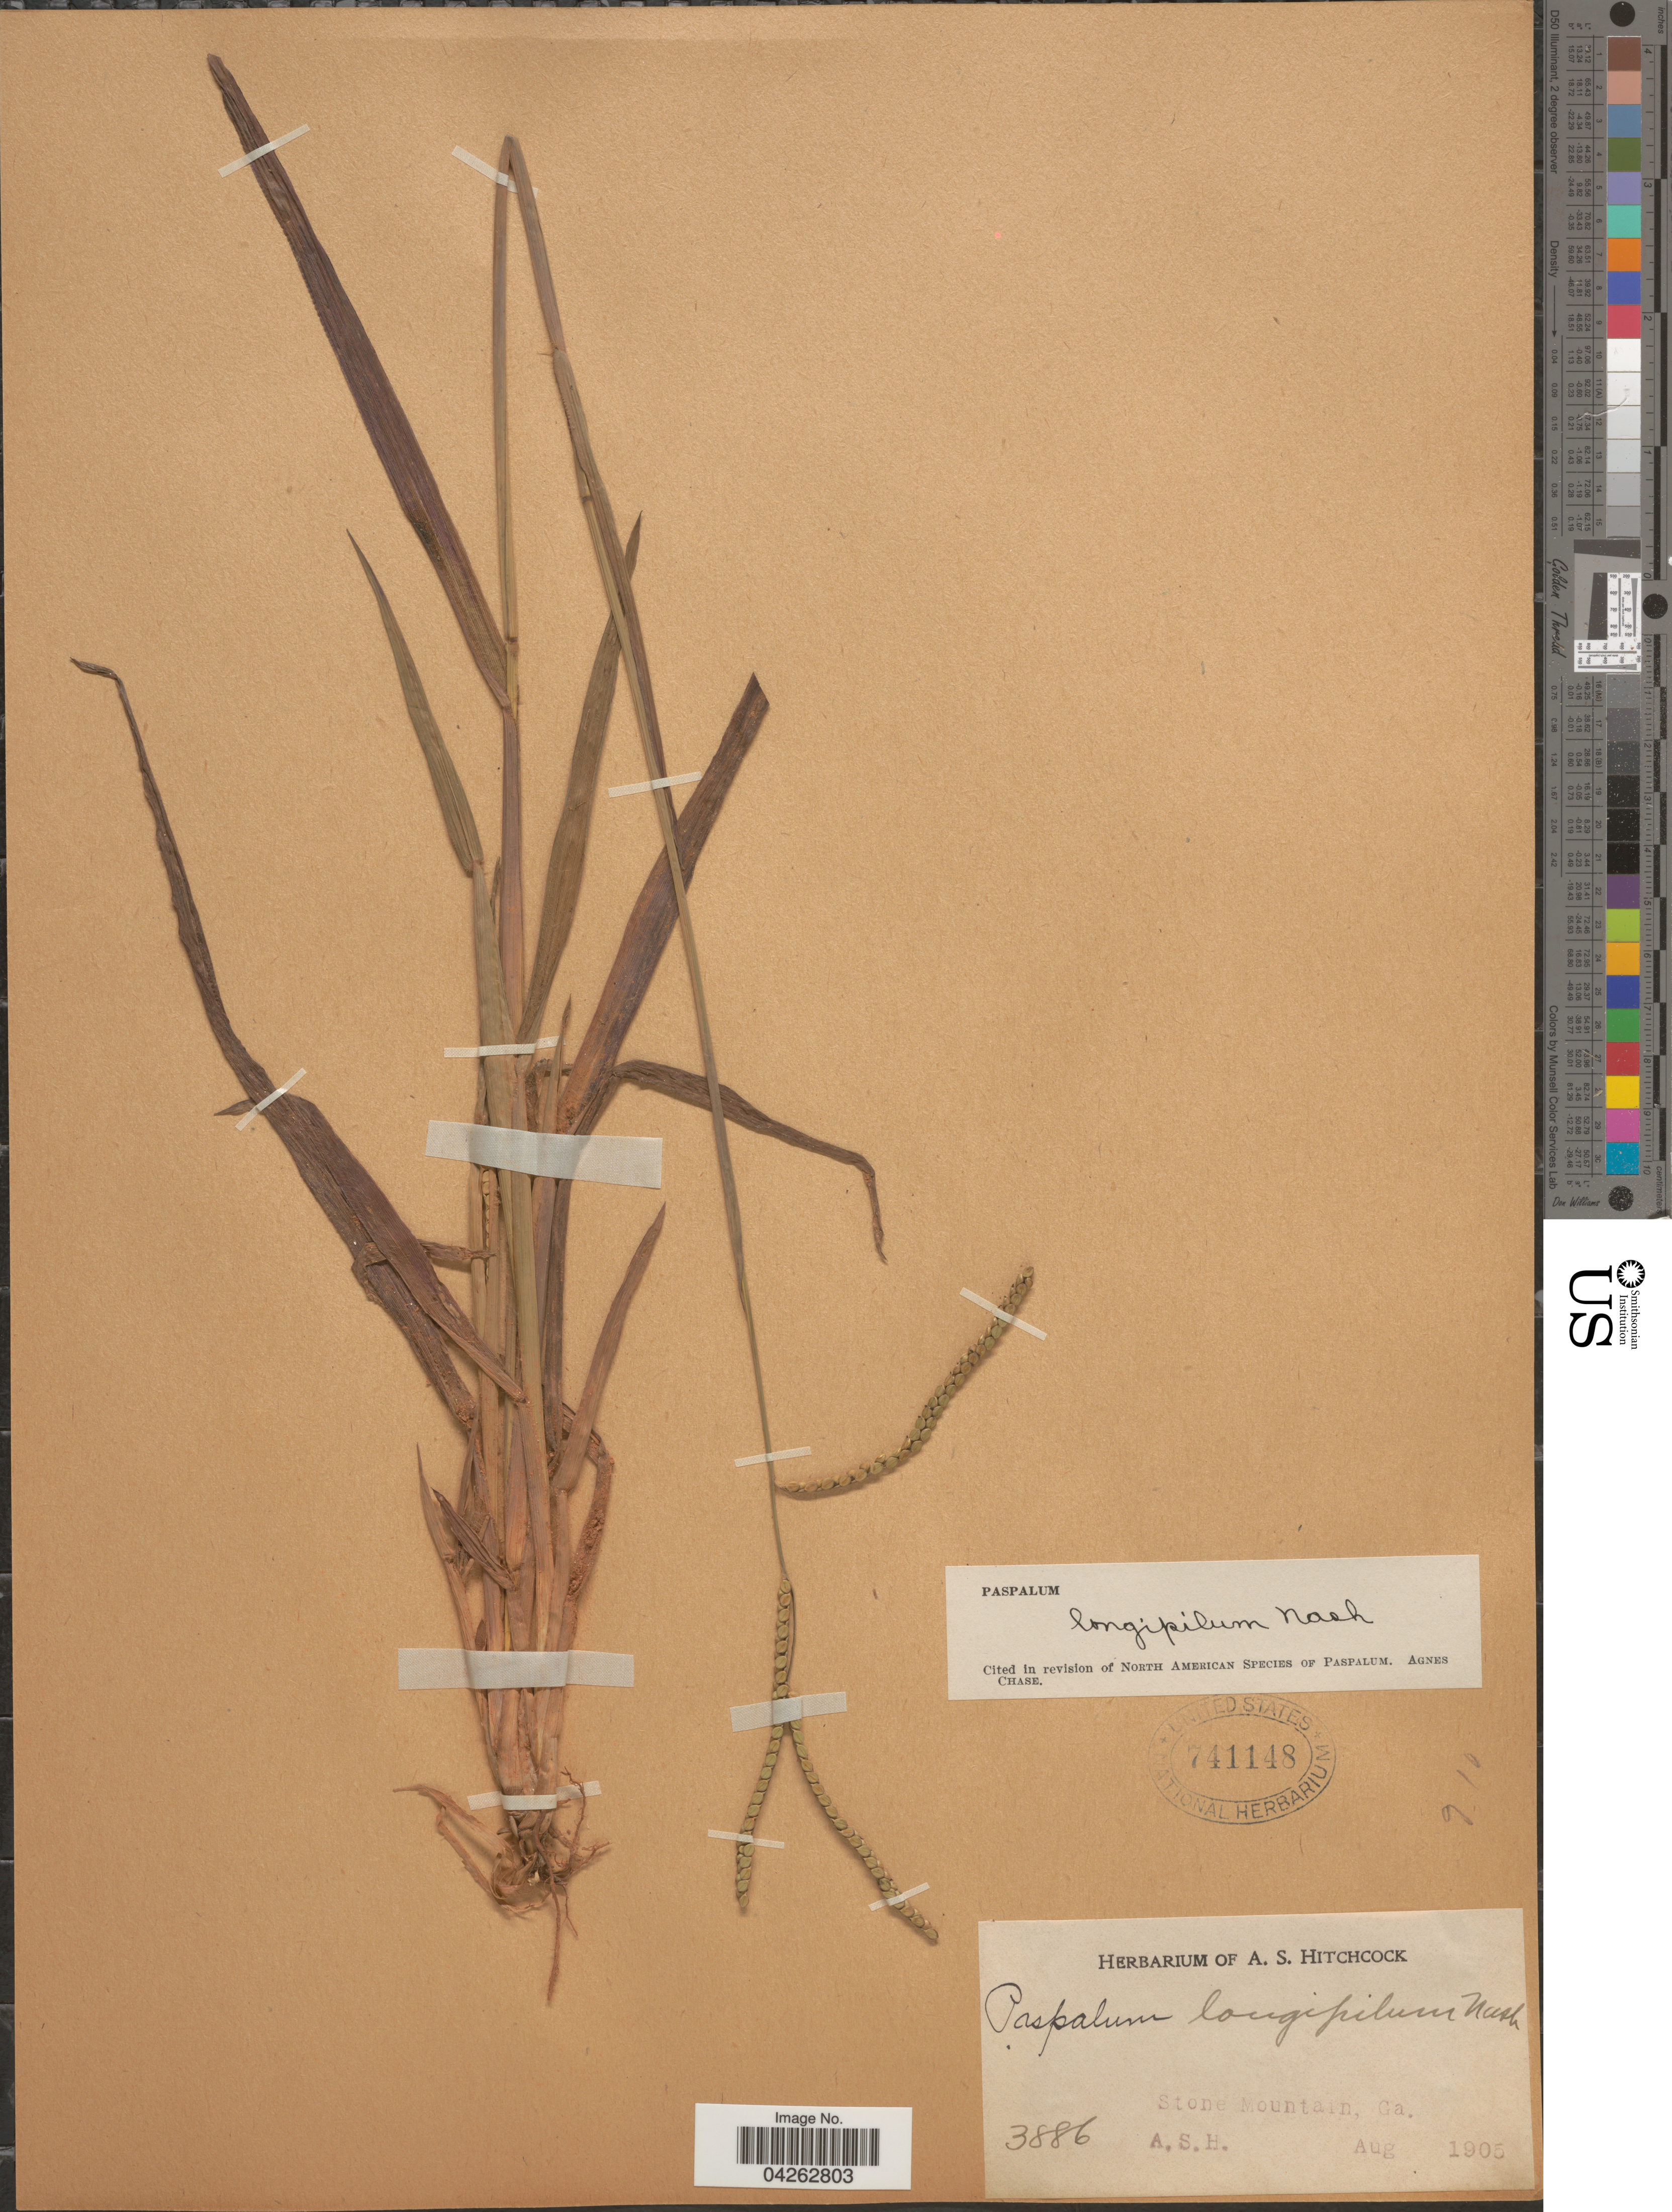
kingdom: Plantae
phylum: Tracheophyta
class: Liliopsida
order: Poales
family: Poaceae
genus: Paspalum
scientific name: Paspalum longipilum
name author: Nash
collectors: A. S. Hitchcock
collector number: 3886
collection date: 1905-08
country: United States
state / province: Georgia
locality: Stone Mountain.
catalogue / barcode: US 741148